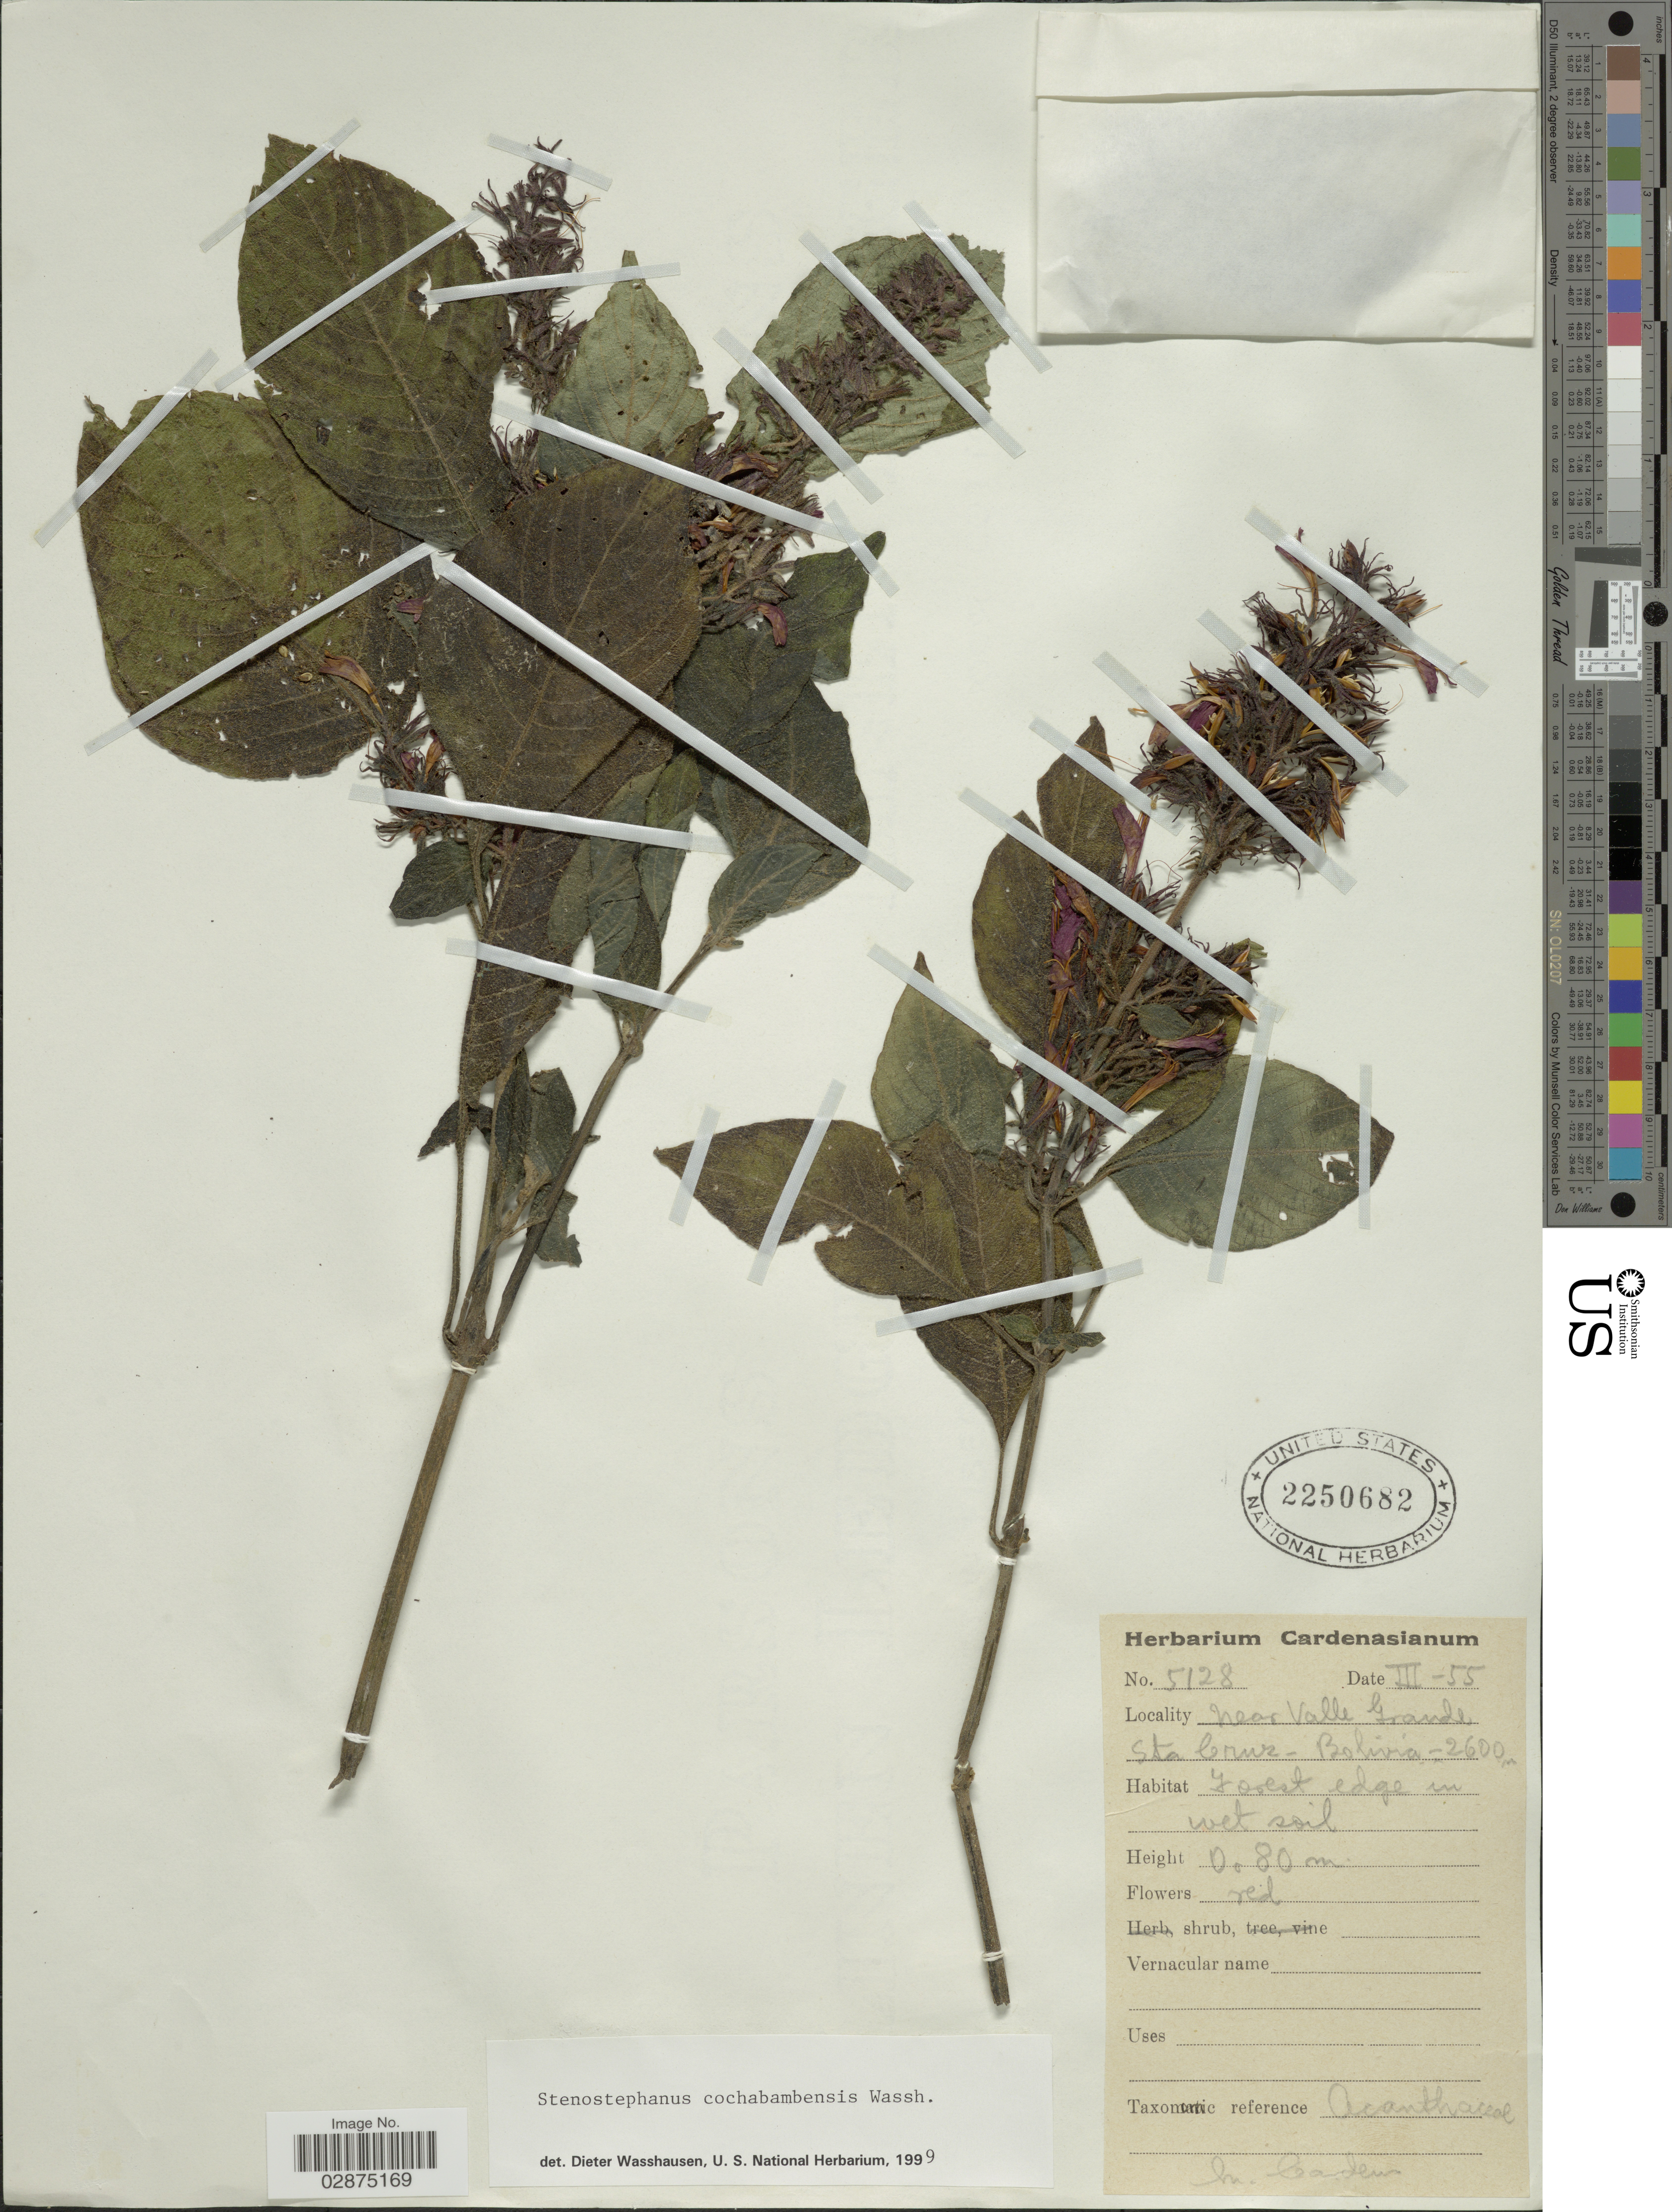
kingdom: Plantae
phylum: Tracheophyta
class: Magnoliopsida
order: Lamiales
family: Acanthaceae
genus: Stenostephanus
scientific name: Stenostephanus cochabambensis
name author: Wassh.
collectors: M. Cárdenas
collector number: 5128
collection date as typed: Transcribed d/m/y: /3/55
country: Bolivia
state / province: Santa Cruz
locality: Near Valle Grande. Sta Cruz.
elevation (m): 2600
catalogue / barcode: US 2250682